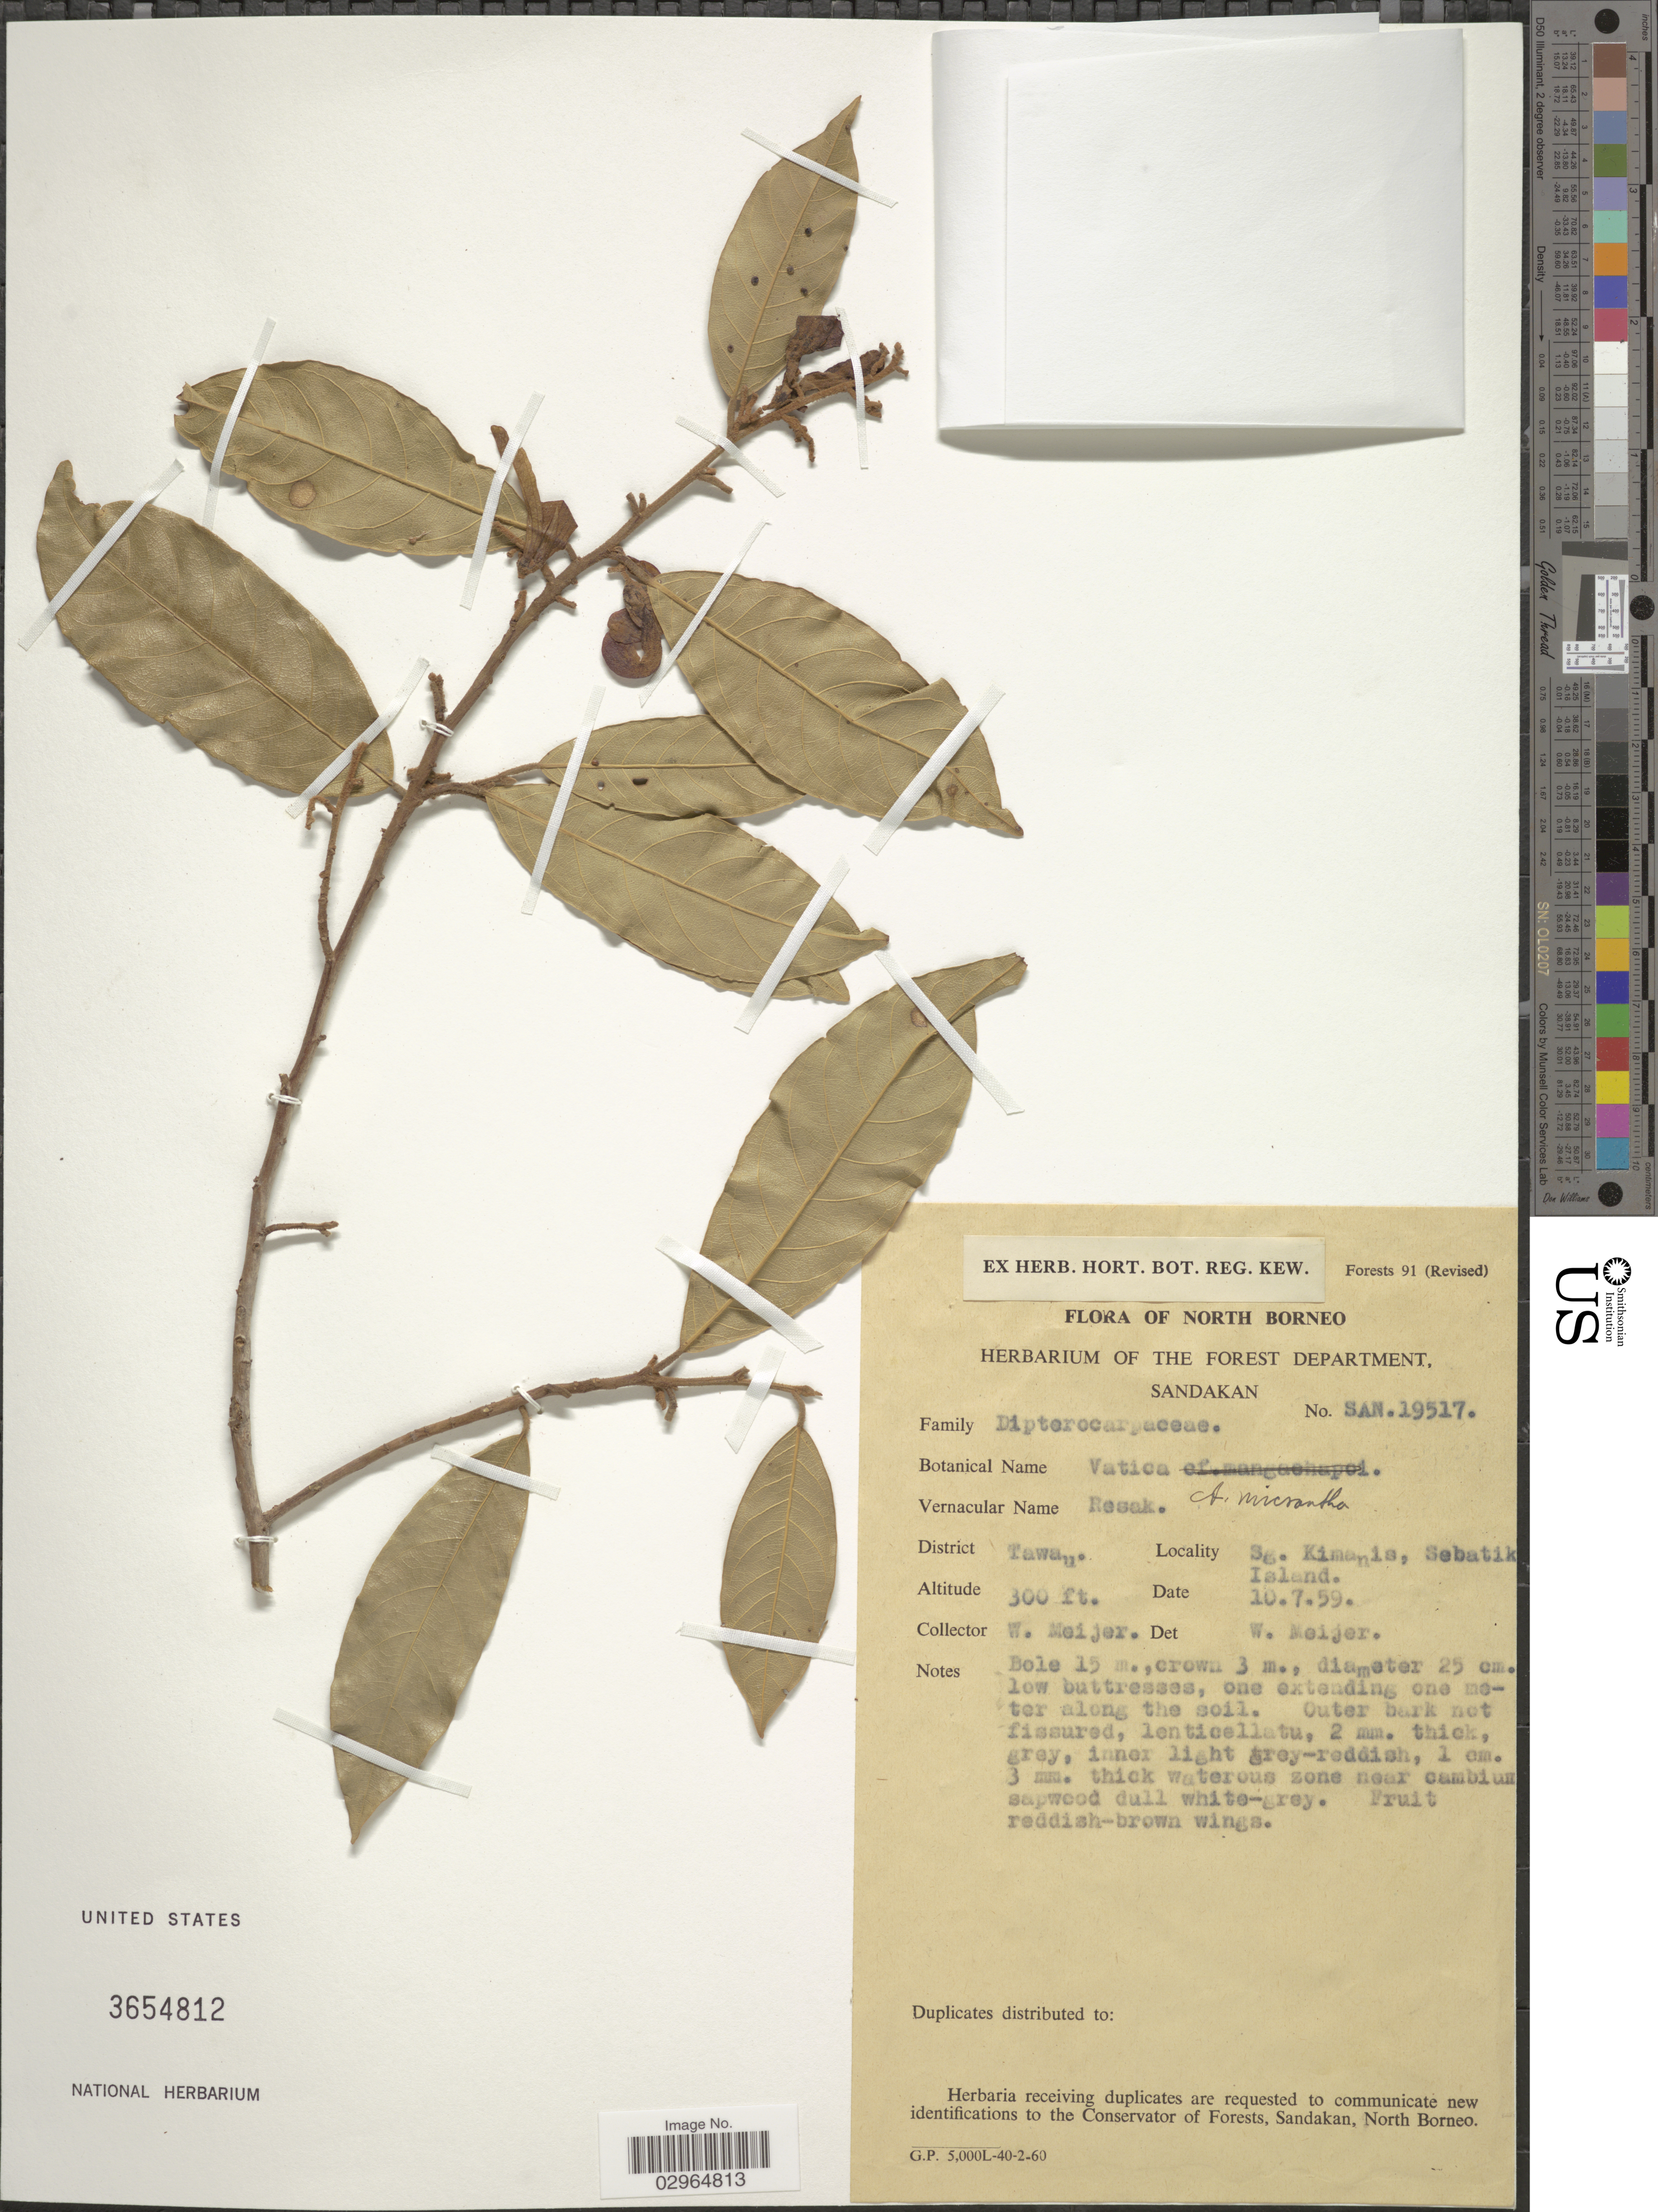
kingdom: Plantae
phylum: Tracheophyta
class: Magnoliopsida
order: Malvales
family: Dipterocarpaceae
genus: Vatica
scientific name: Vatica sp.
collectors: W. Meijer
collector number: SAN 19517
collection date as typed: Transcribed d/m/y: 10/7/59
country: Malaysia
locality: North Borneo. District Tawau. Sg. Kimanis, Sebatik Island.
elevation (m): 91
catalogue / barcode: US 3654812